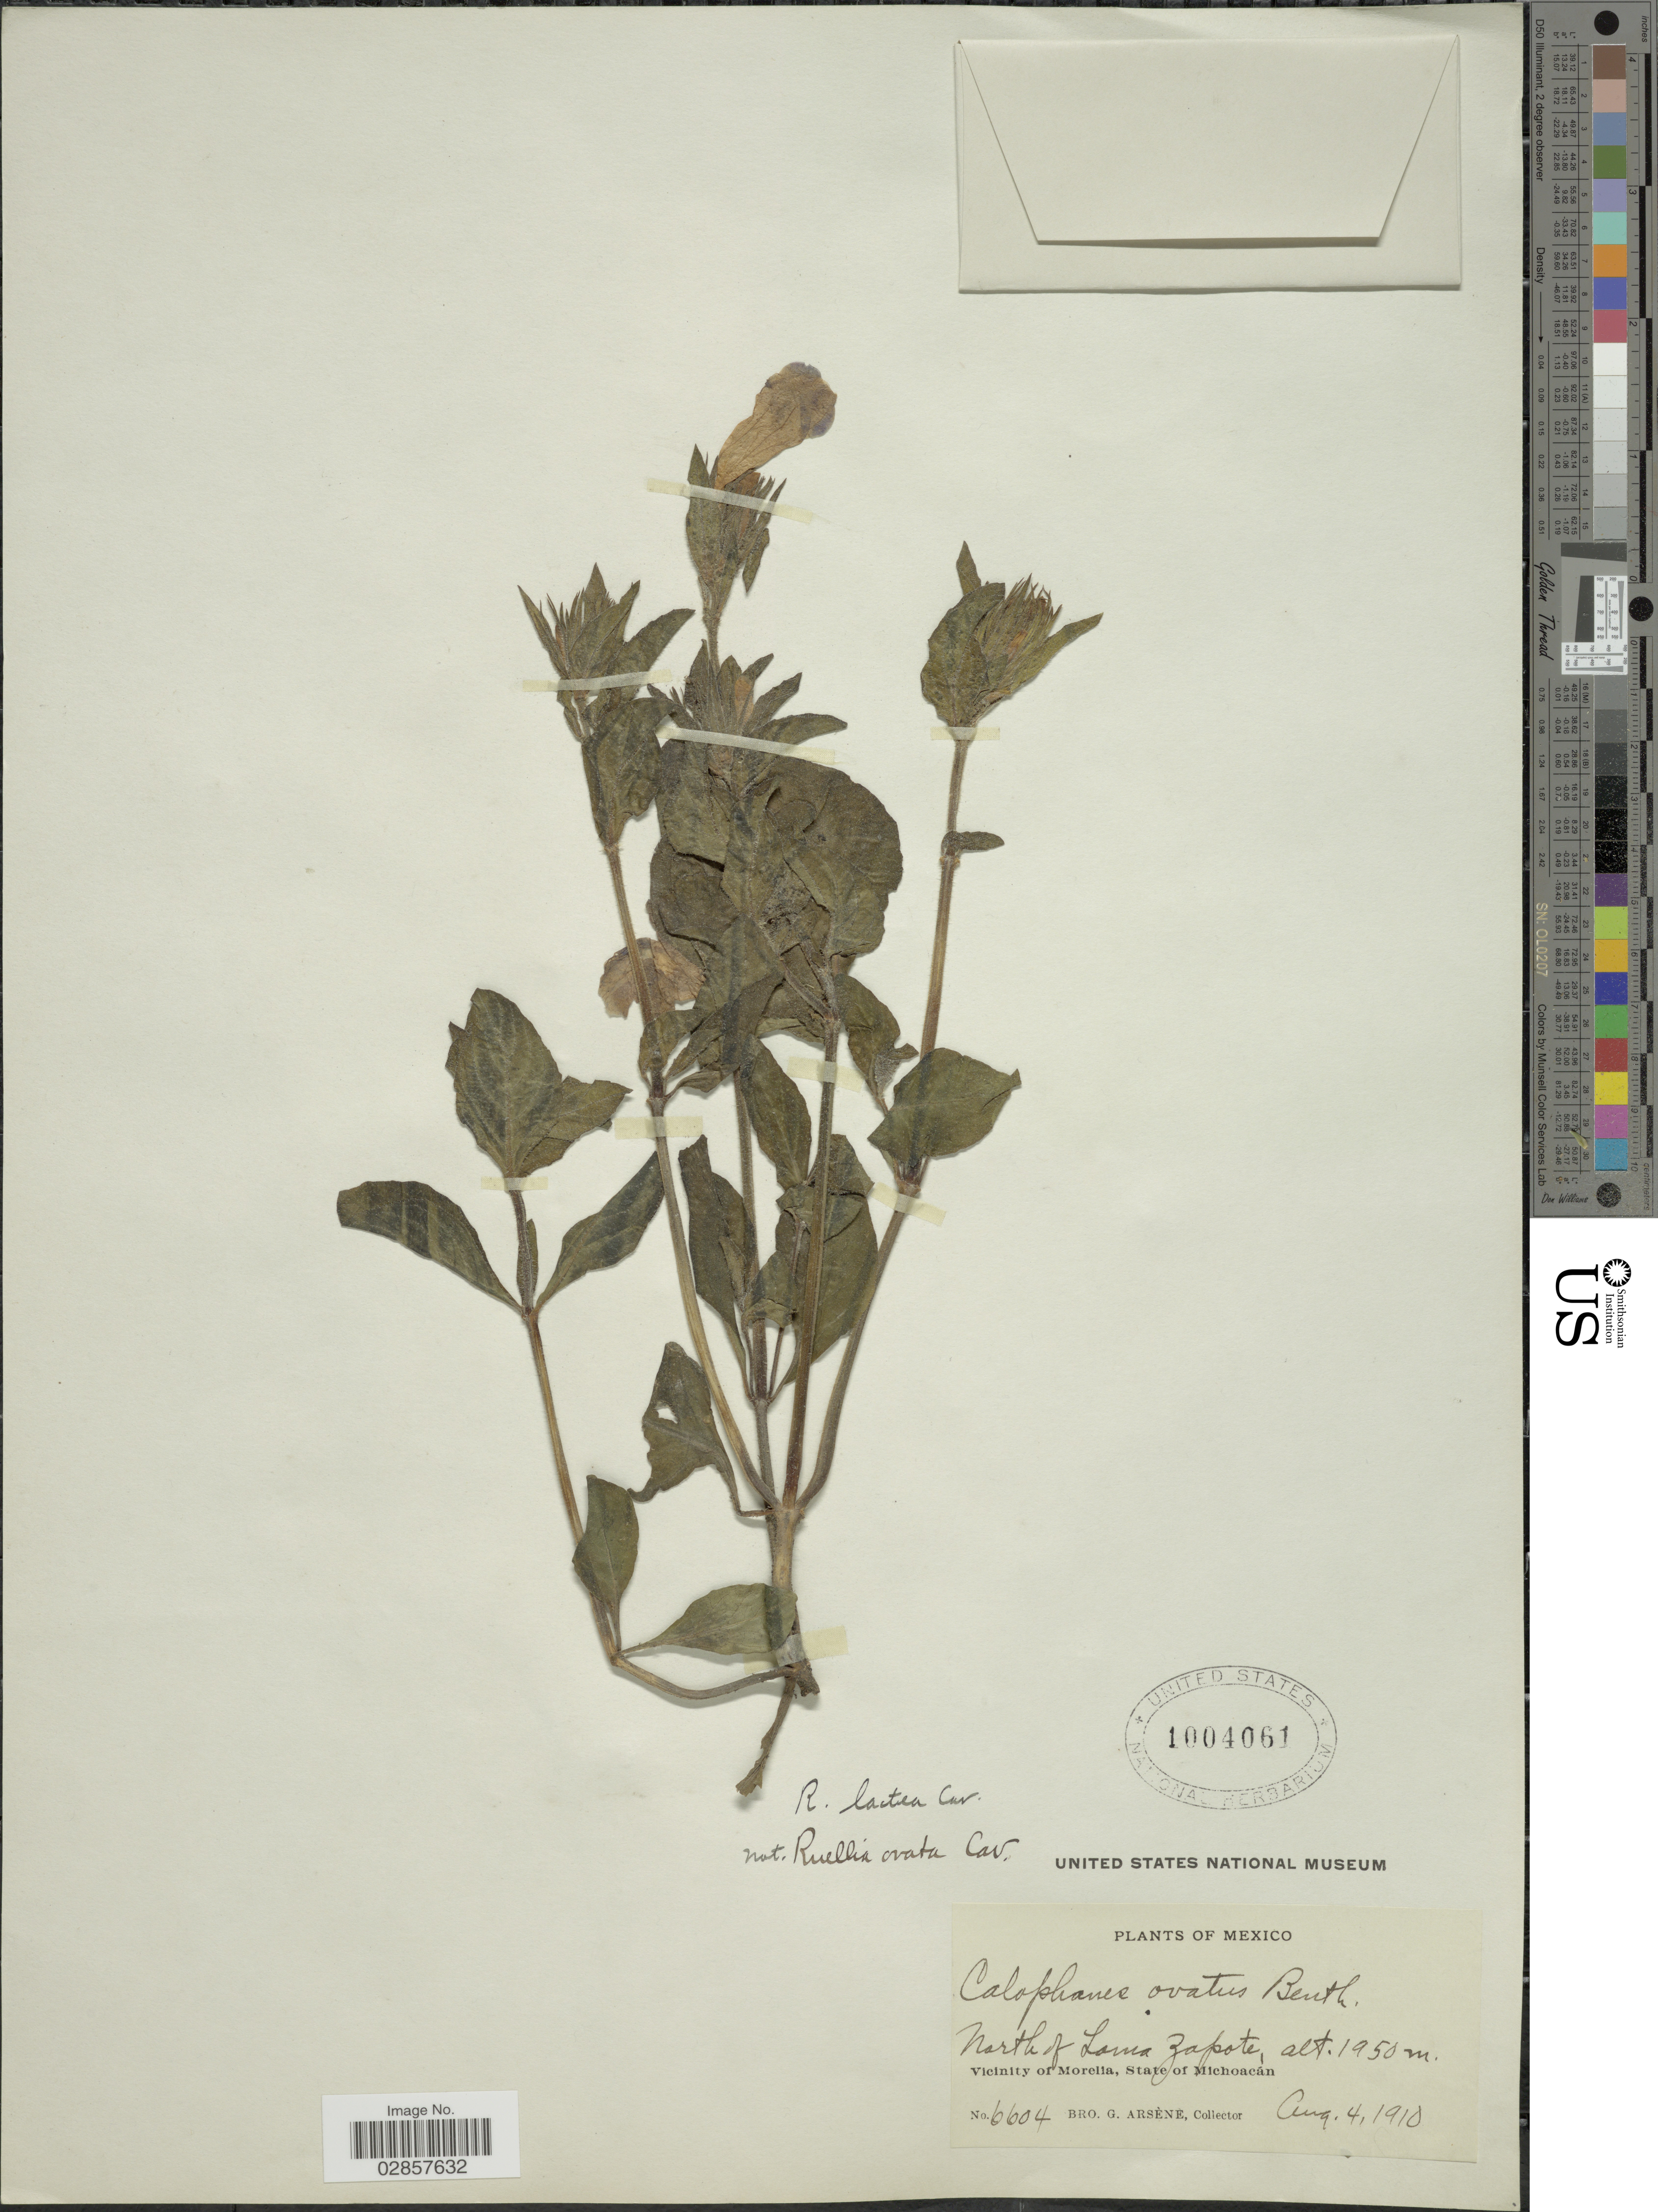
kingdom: Plantae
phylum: Tracheophyta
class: Magnoliopsida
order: Lamiales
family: Acanthaceae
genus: Ruellia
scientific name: Ruellia lactea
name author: Cav.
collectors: Bro. G. Arsène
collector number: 6604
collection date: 1910-08-04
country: Mexico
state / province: Michoacán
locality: North of Loma Zapote, Vicinity of Morelia.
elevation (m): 1950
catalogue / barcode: US 1004061